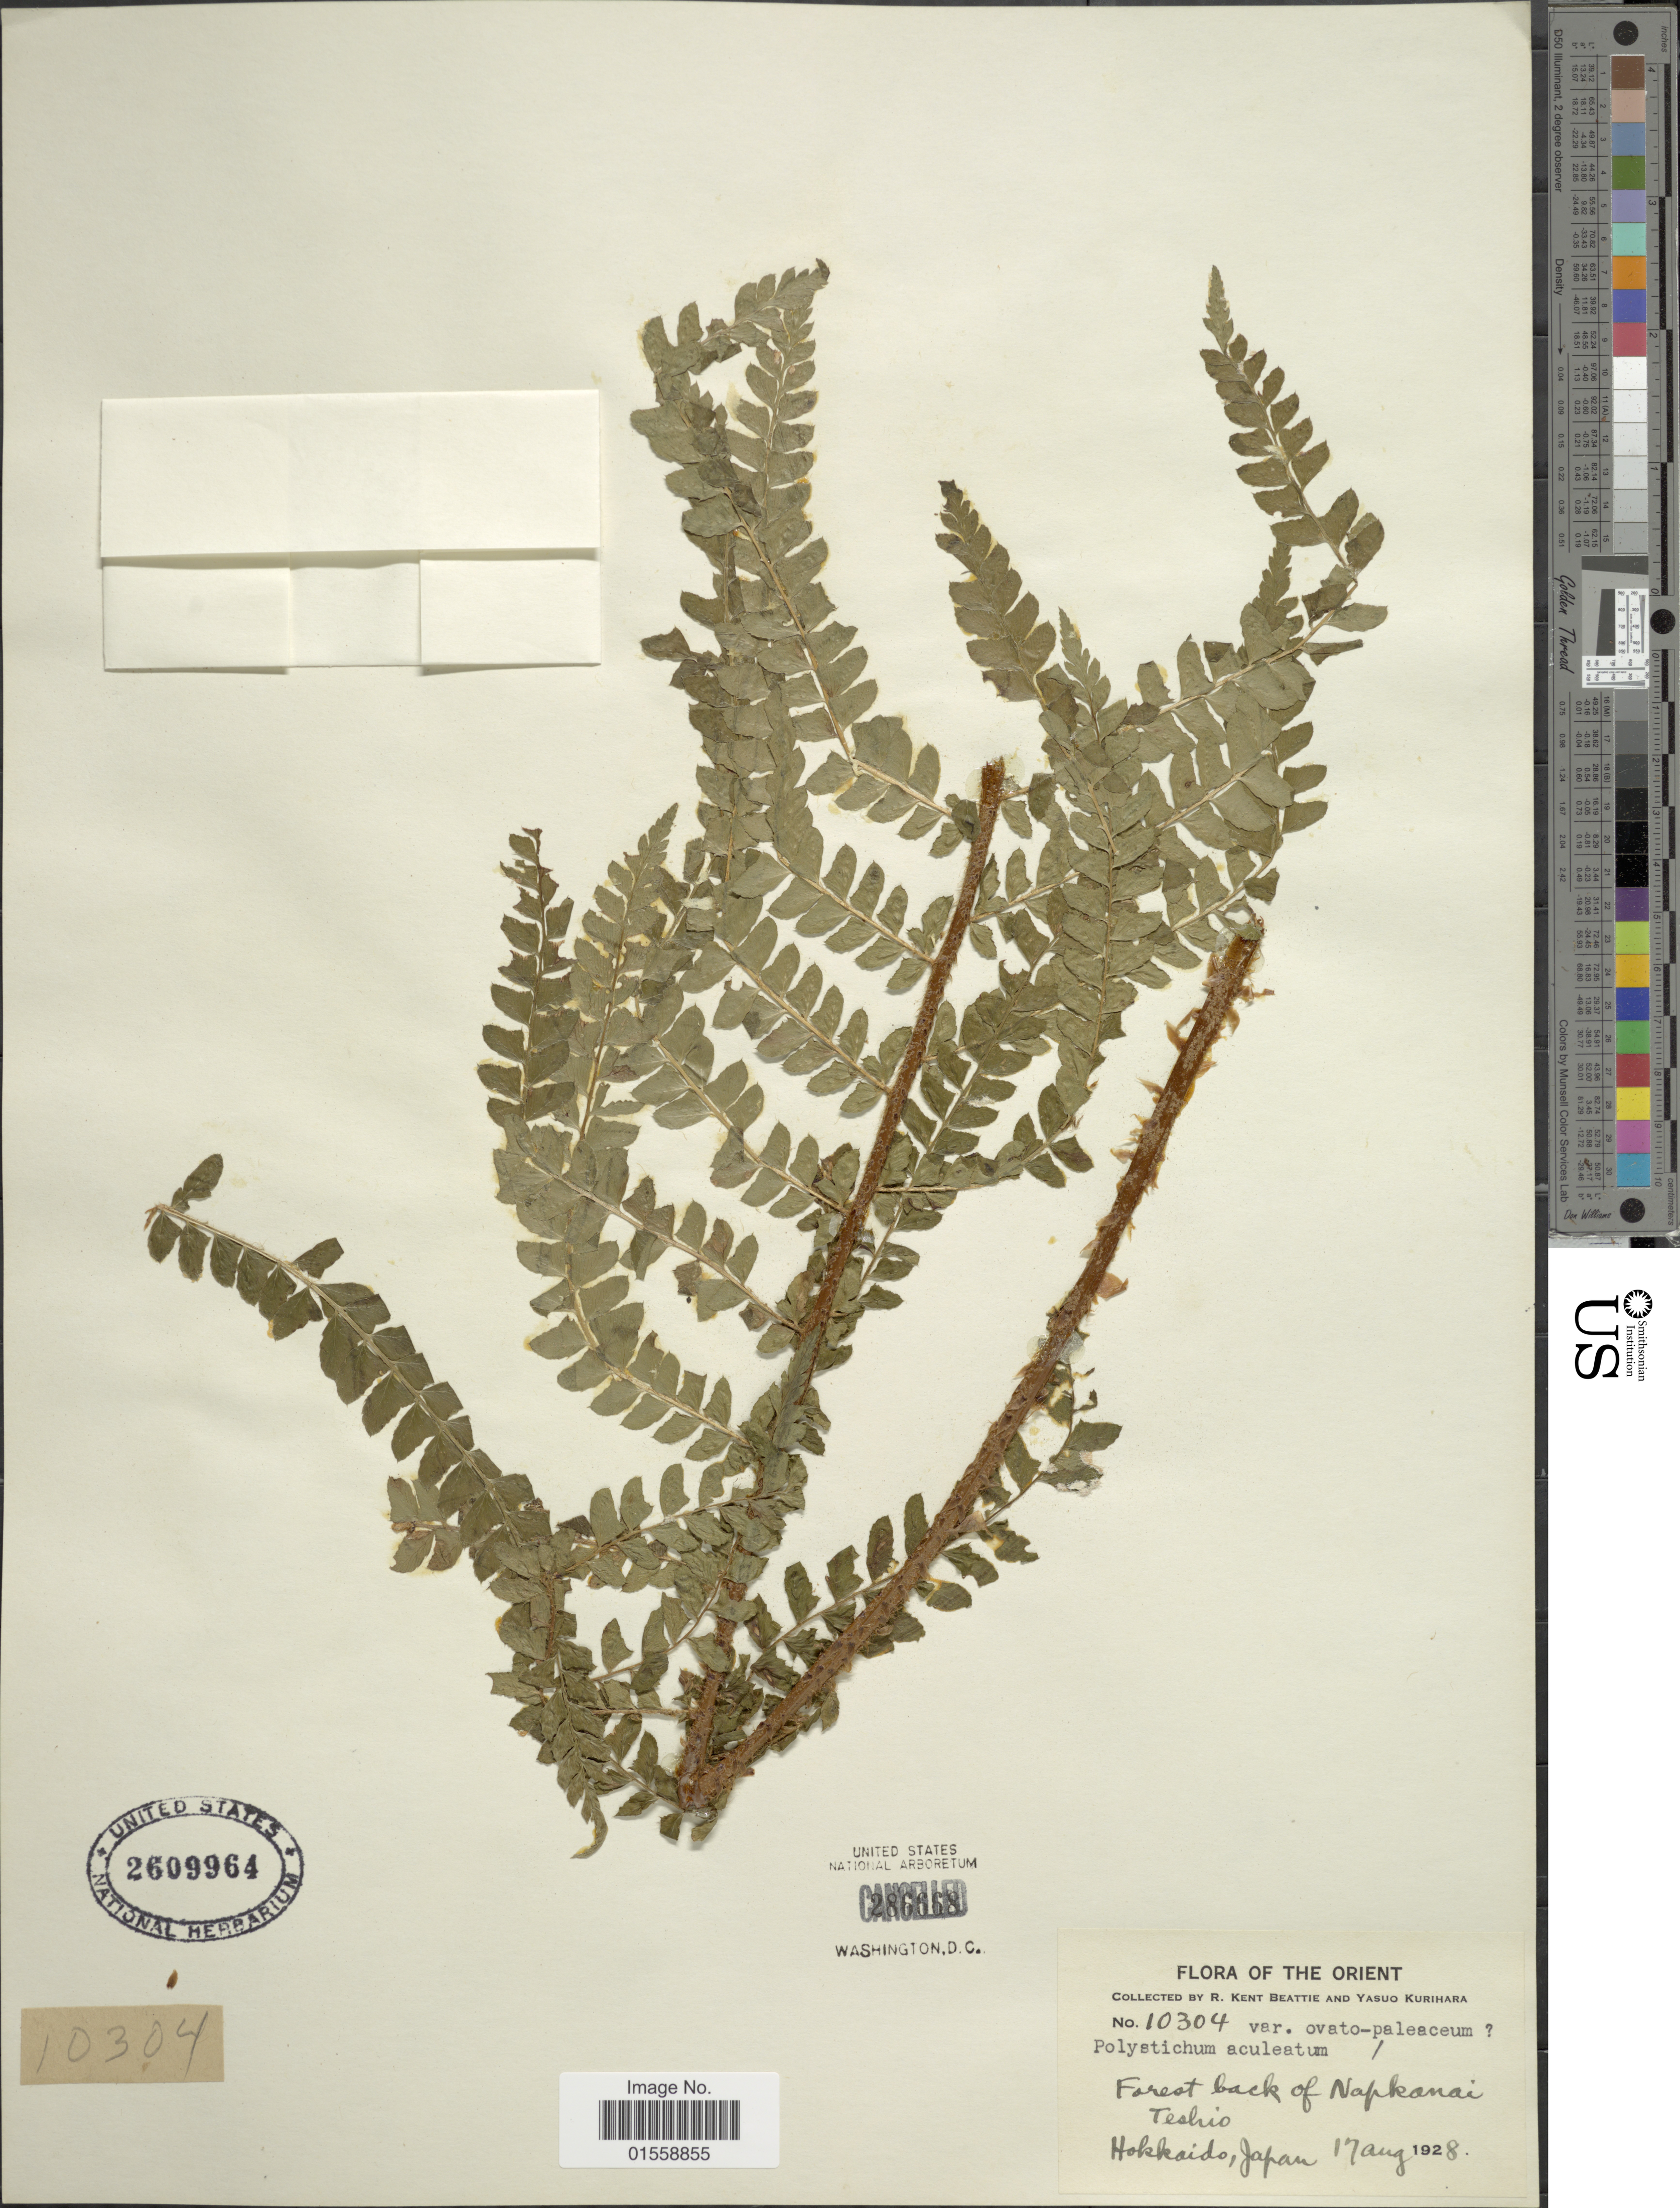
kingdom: Plantae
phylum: Tracheophyta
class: Polypodiopsida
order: Polypodiales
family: Dryopteridaceae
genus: Polystichum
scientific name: Polystichum aculeatum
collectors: R. K. Beattie & Y. Kurihara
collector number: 10304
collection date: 1928-08-17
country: Japan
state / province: Hokkaidō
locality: The Orient, Hokkaido, Jappan, Forestback of Napkanai Teshio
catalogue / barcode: US 2609964